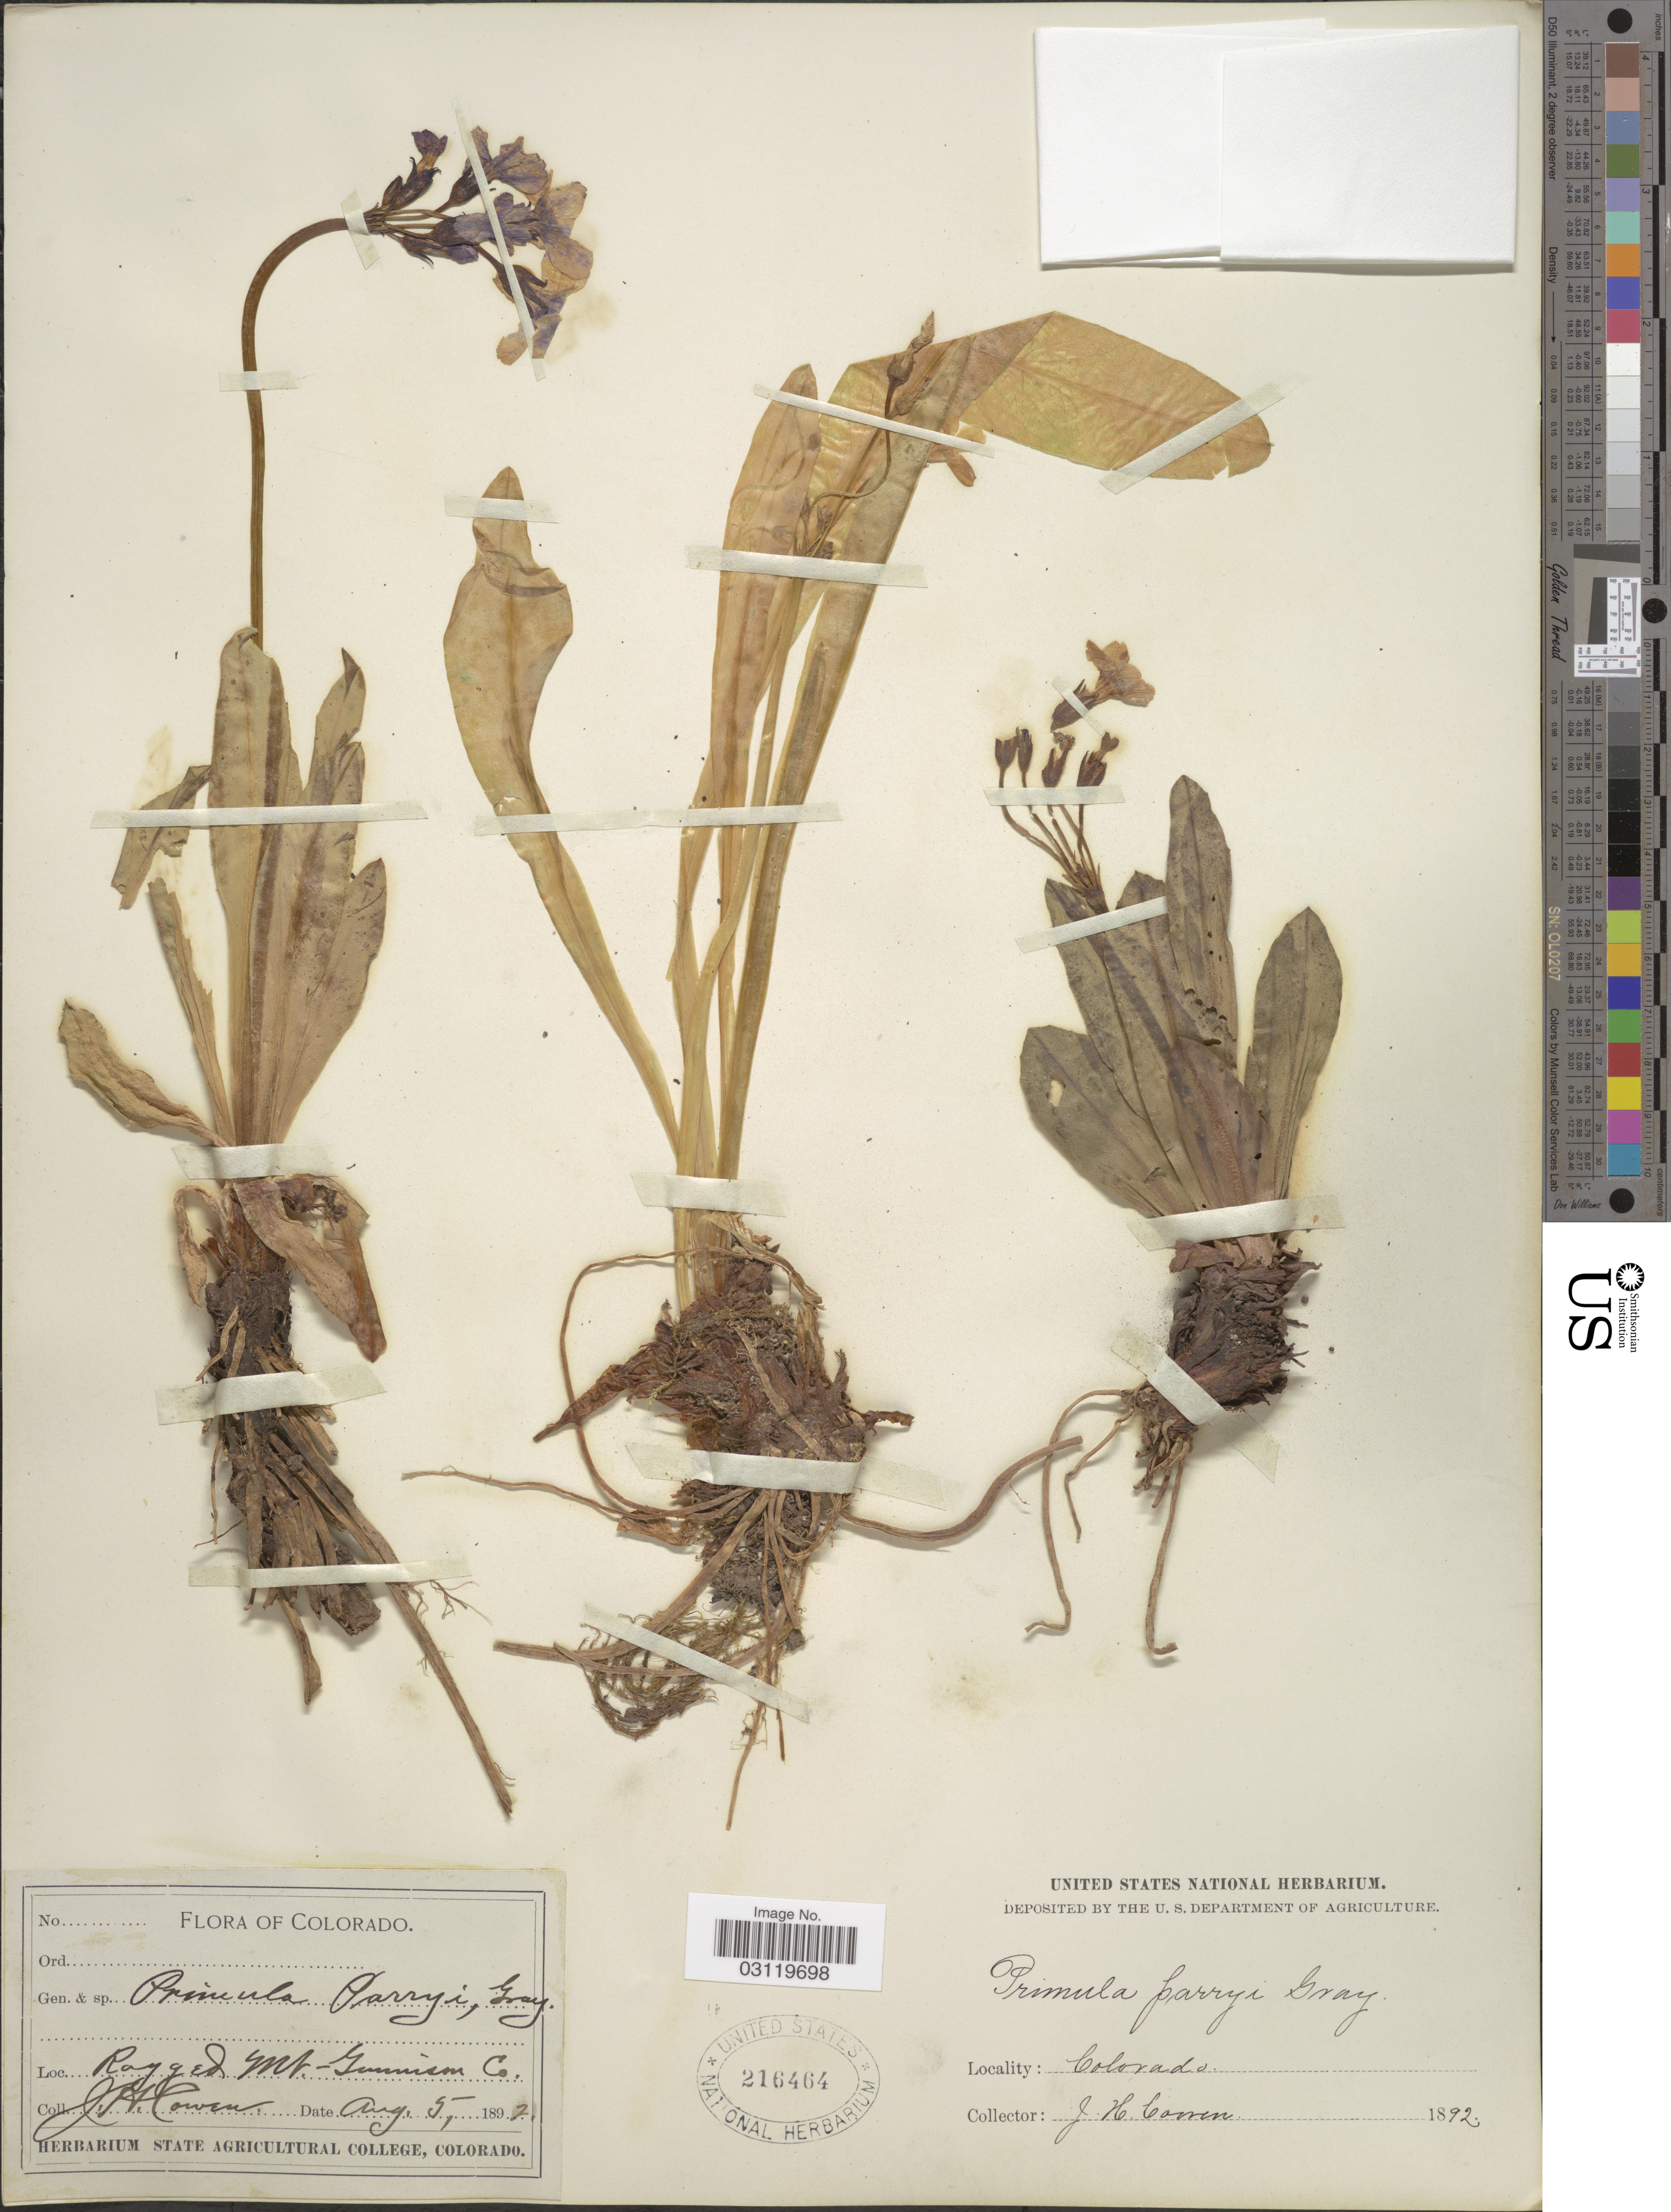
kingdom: Plantae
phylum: Tracheophyta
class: Magnoliopsida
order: Ericales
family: Primulaceae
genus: Primula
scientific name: Primula parryi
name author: A. Gray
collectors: J. H. Cowen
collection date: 1892-08-05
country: United States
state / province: Colorado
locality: Ragged Mt., Gunnison Co.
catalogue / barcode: US 216464